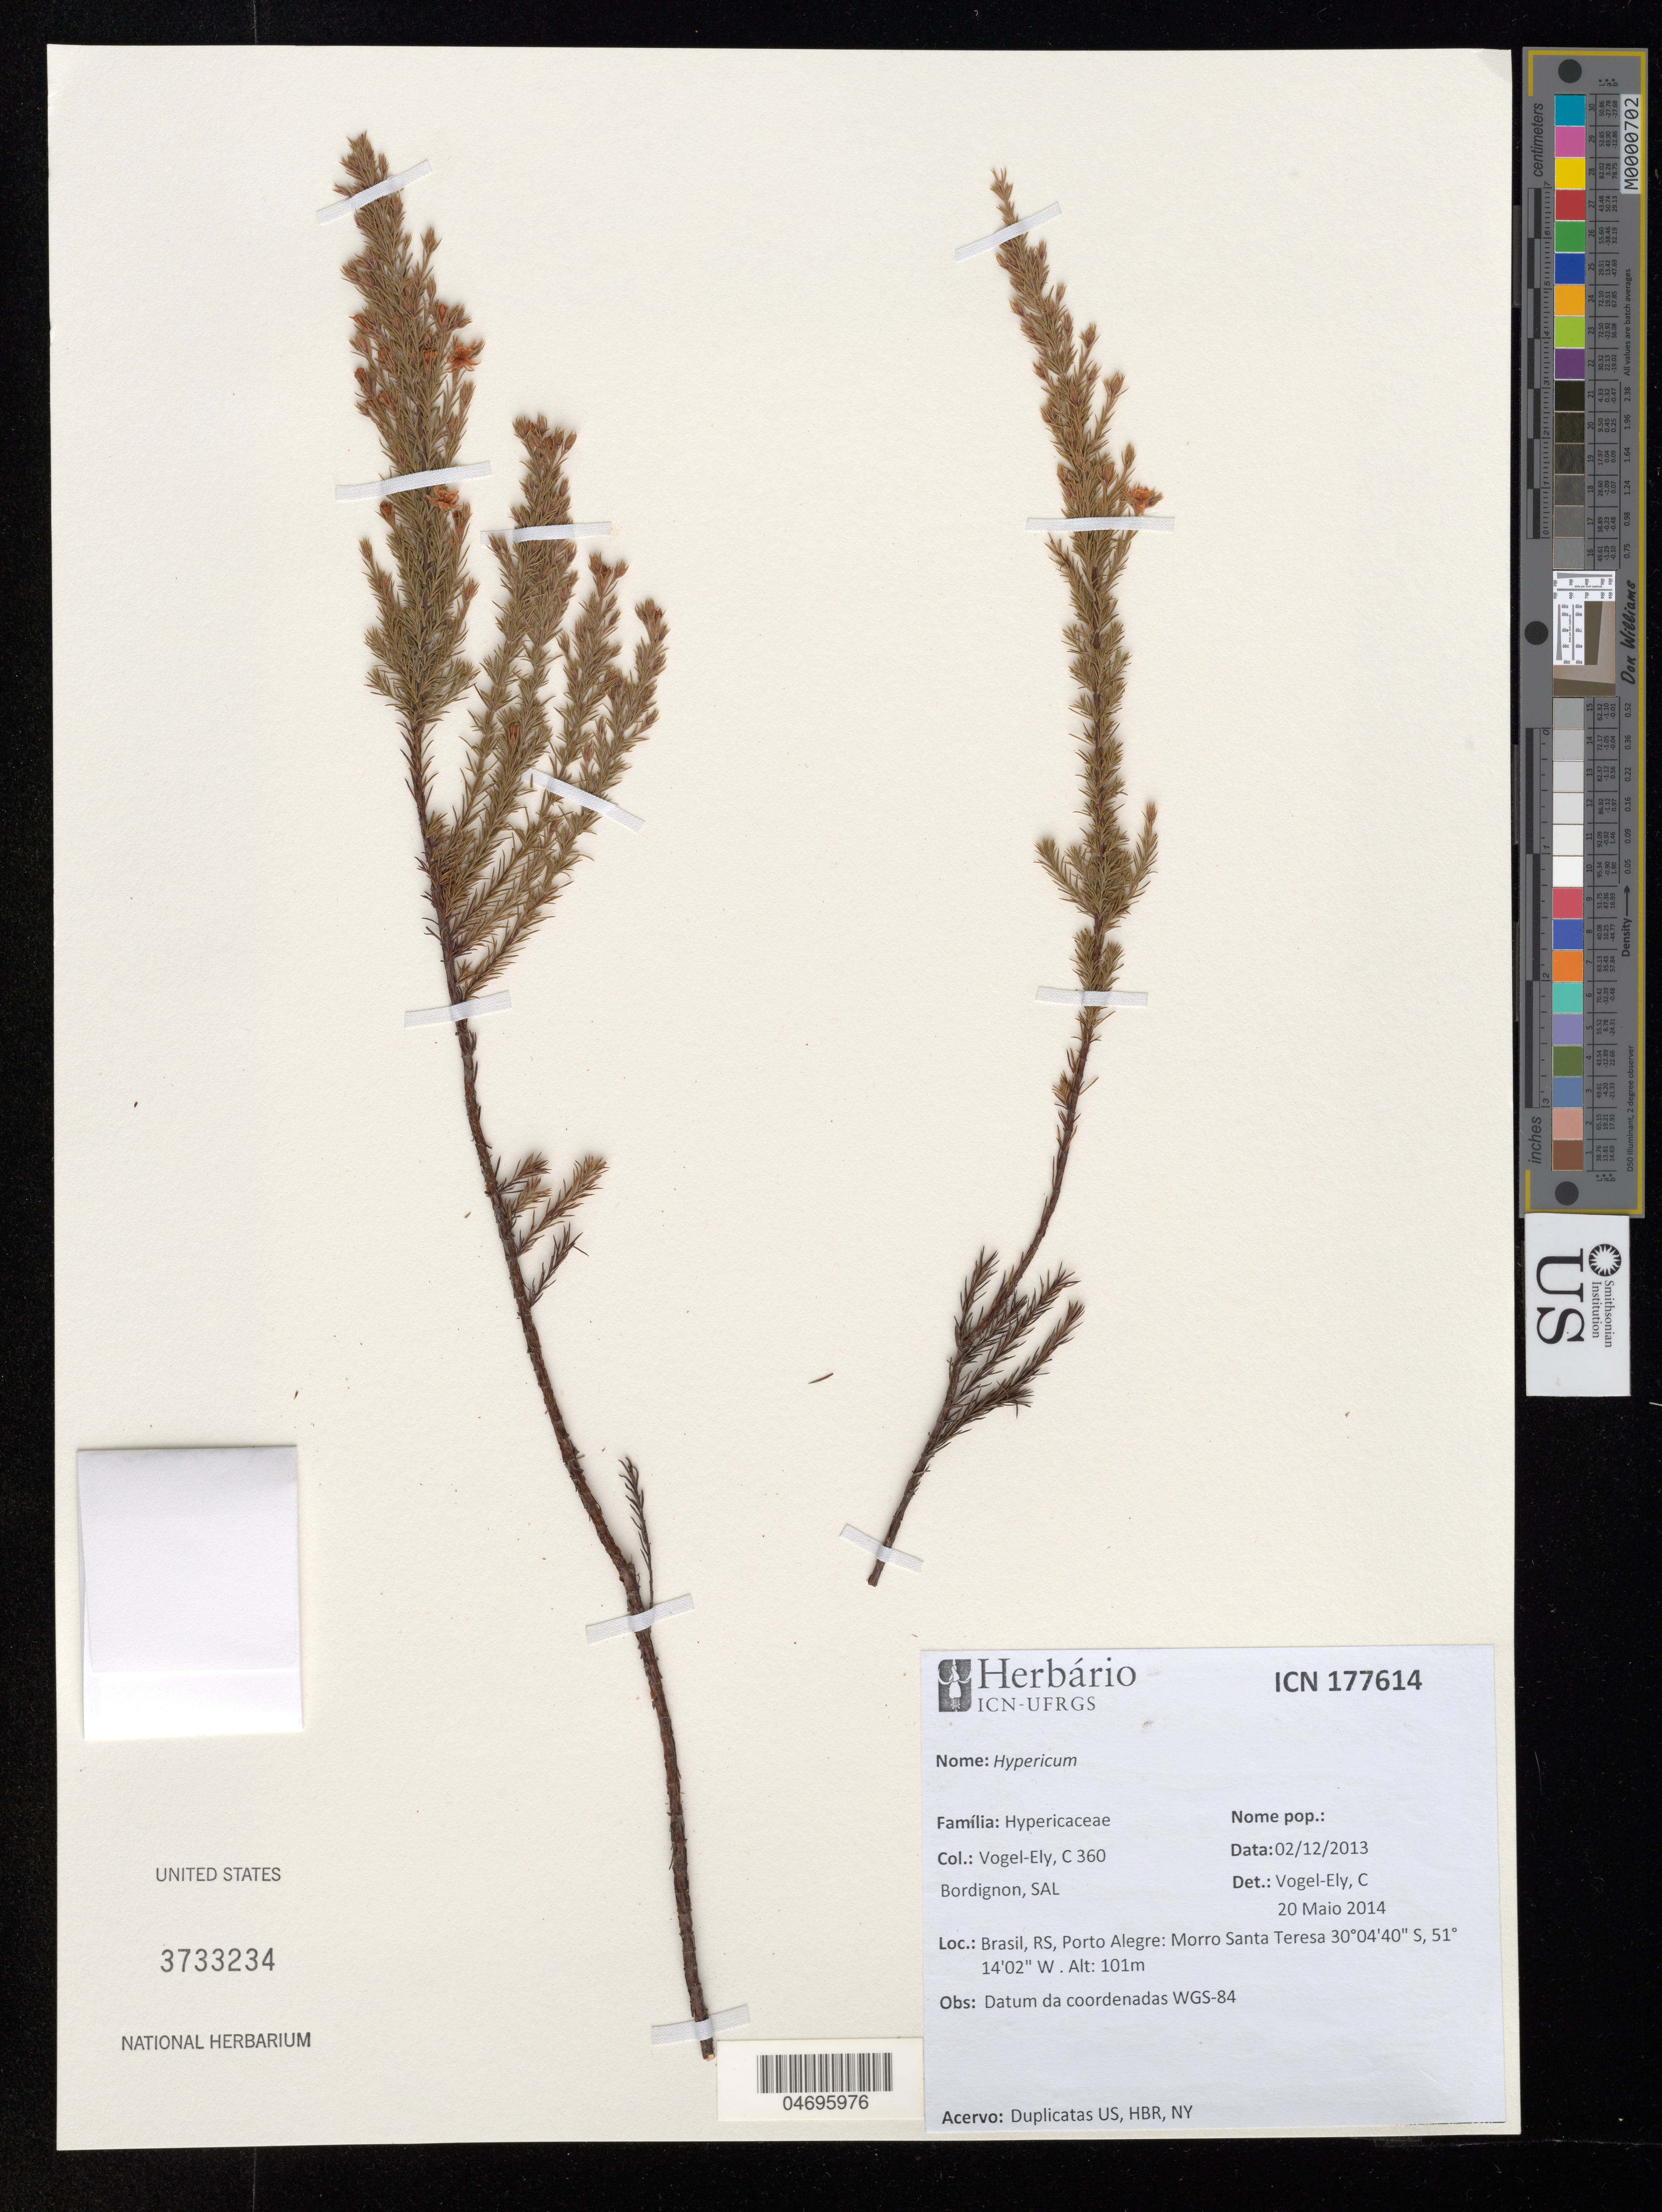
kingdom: Plantae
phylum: Tracheophyta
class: Magnoliopsida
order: Malpighiales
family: Hypericaceae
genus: Hypericum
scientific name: Hypericum sp.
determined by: Ely, Cleusa V.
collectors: C. Ely & S. Bordignon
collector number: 360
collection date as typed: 02/12/2013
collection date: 2013-12-02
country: Brazil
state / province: Rio Grande do Sul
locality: Brasil, RS, Porto Alegre: Morro Santa Teresa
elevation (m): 101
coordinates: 22 25 51 S, 44 36 4 W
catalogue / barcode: US 3733234